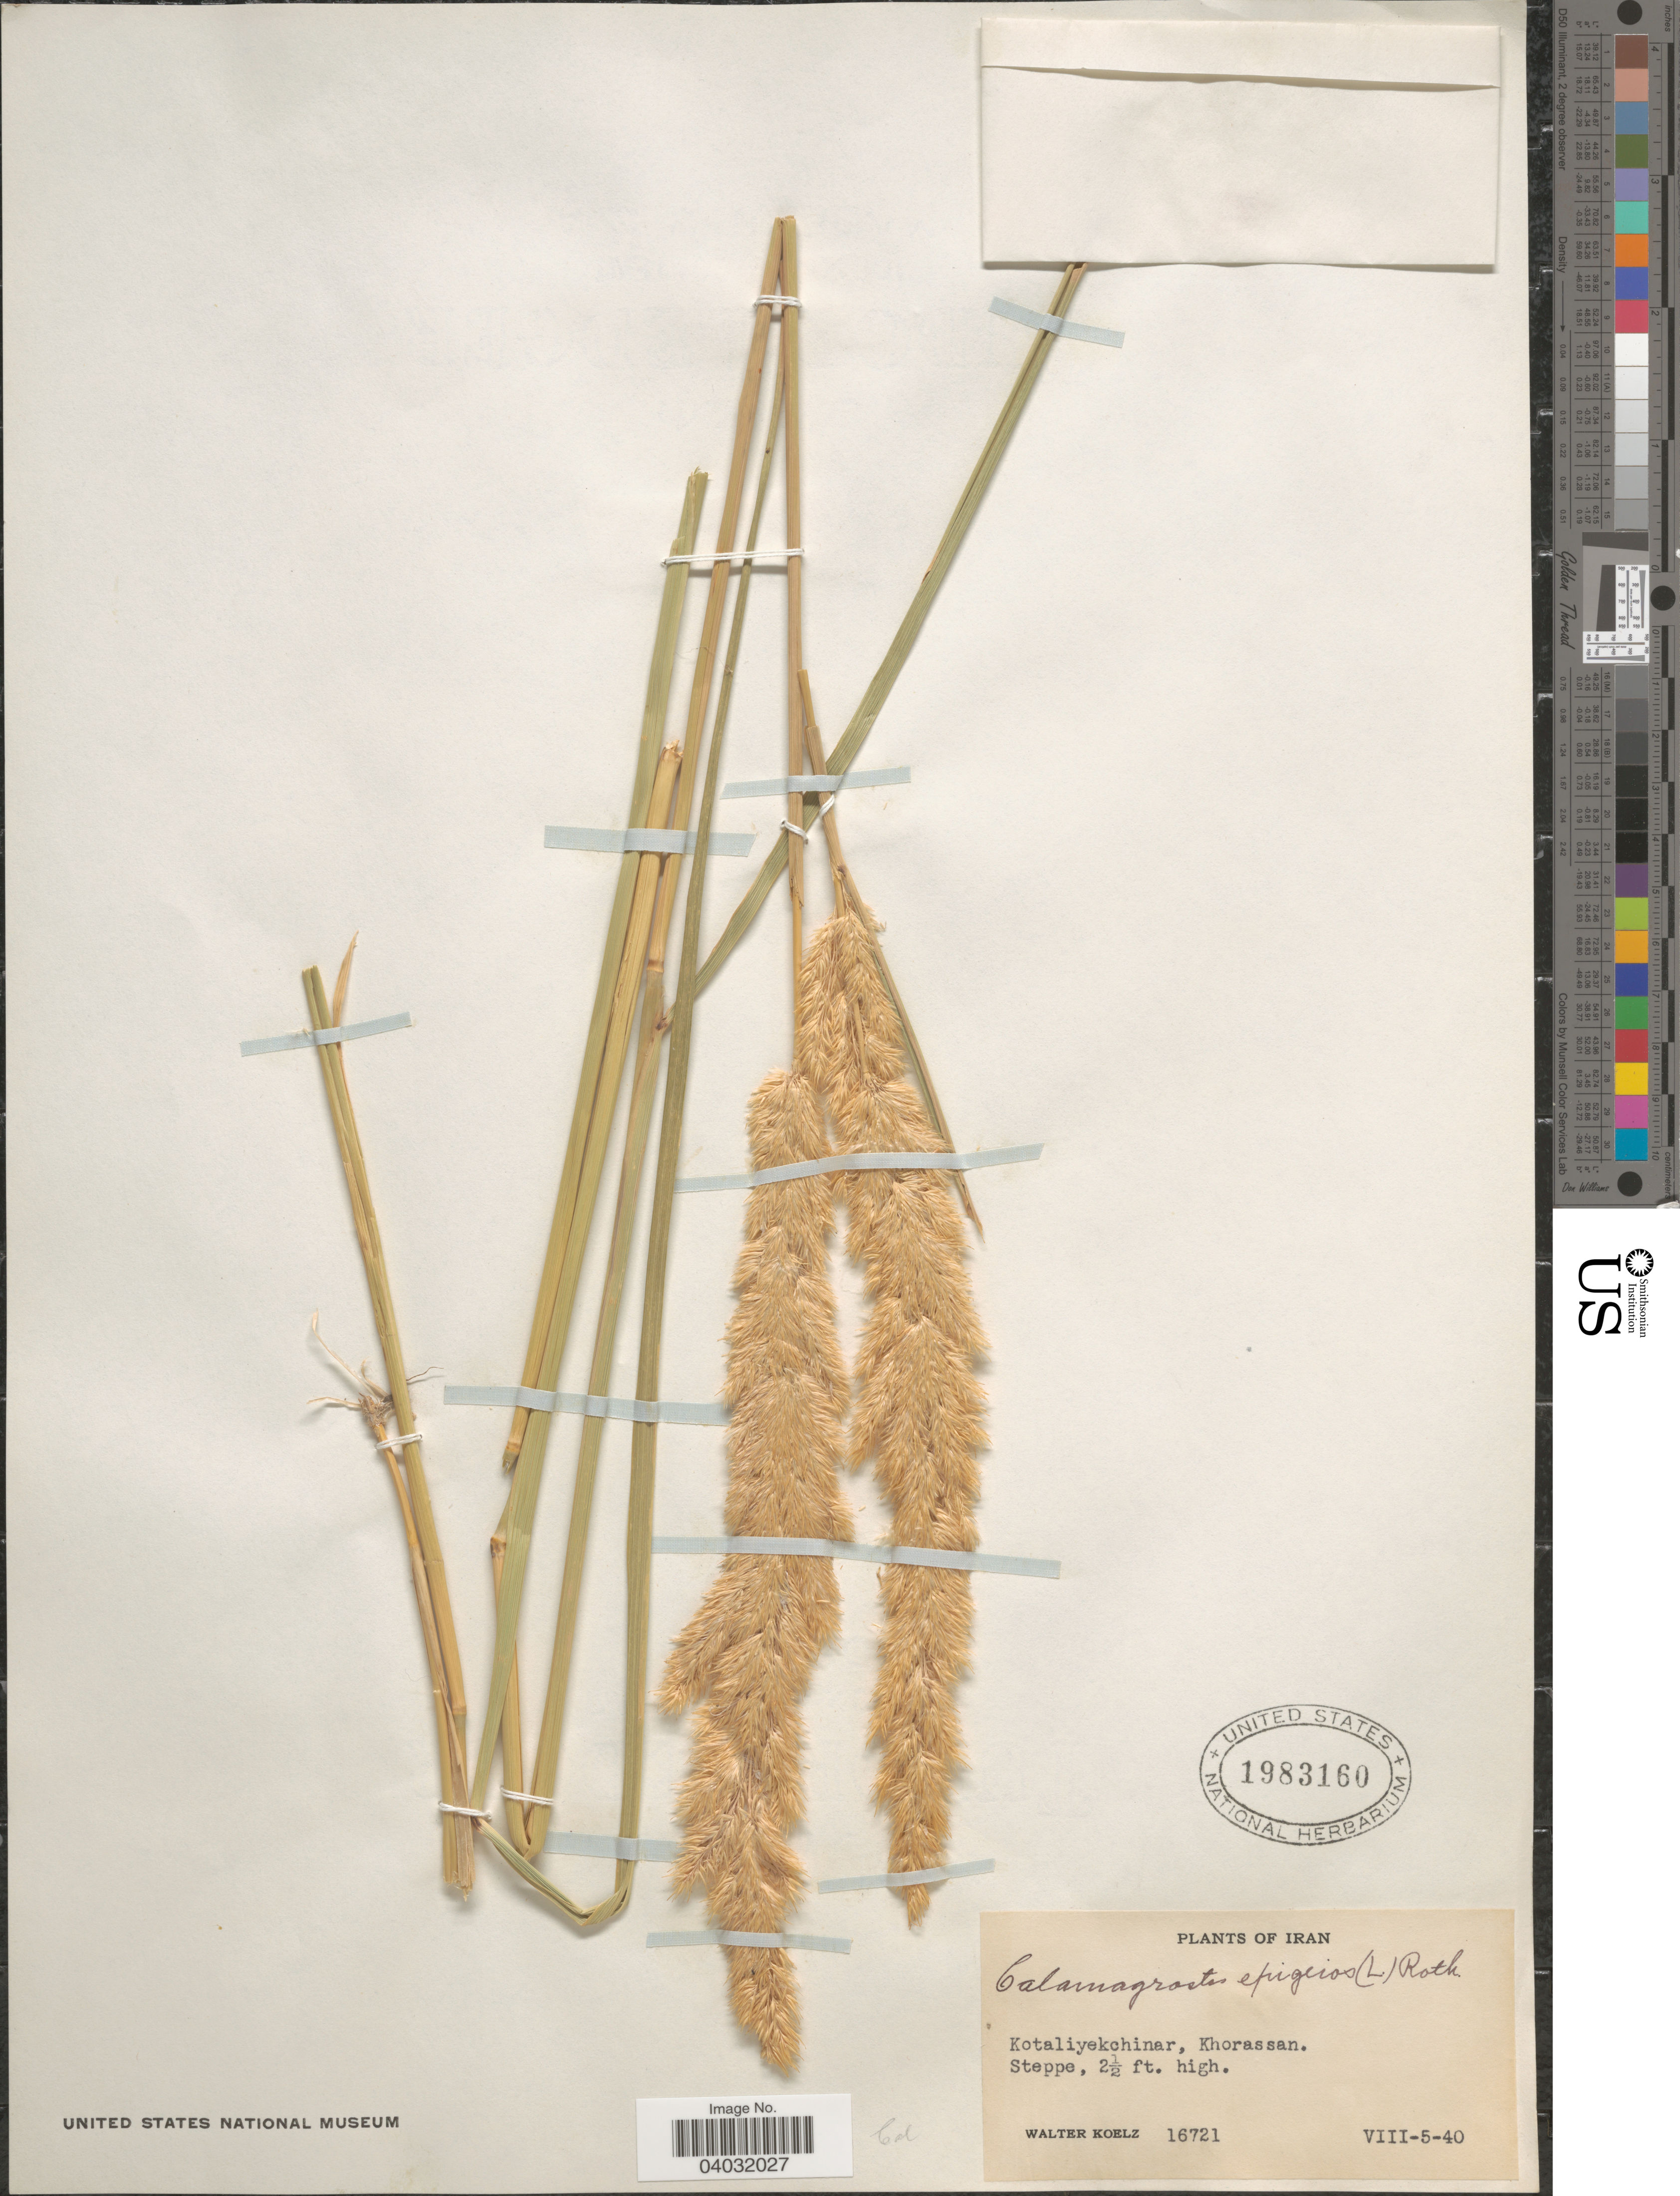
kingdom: Plantae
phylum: Tracheophyta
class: Liliopsida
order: Poales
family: Poaceae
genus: Calamagrostis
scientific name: Calamagrostis epigeios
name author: (L.) Roth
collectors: W. N. Koelz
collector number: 16721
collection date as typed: Transcribed d/m/y: 5/8/40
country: Iran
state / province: Khorasan [obsolete]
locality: Kotaliyekchinar, Khorassan.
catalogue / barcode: US 1983160